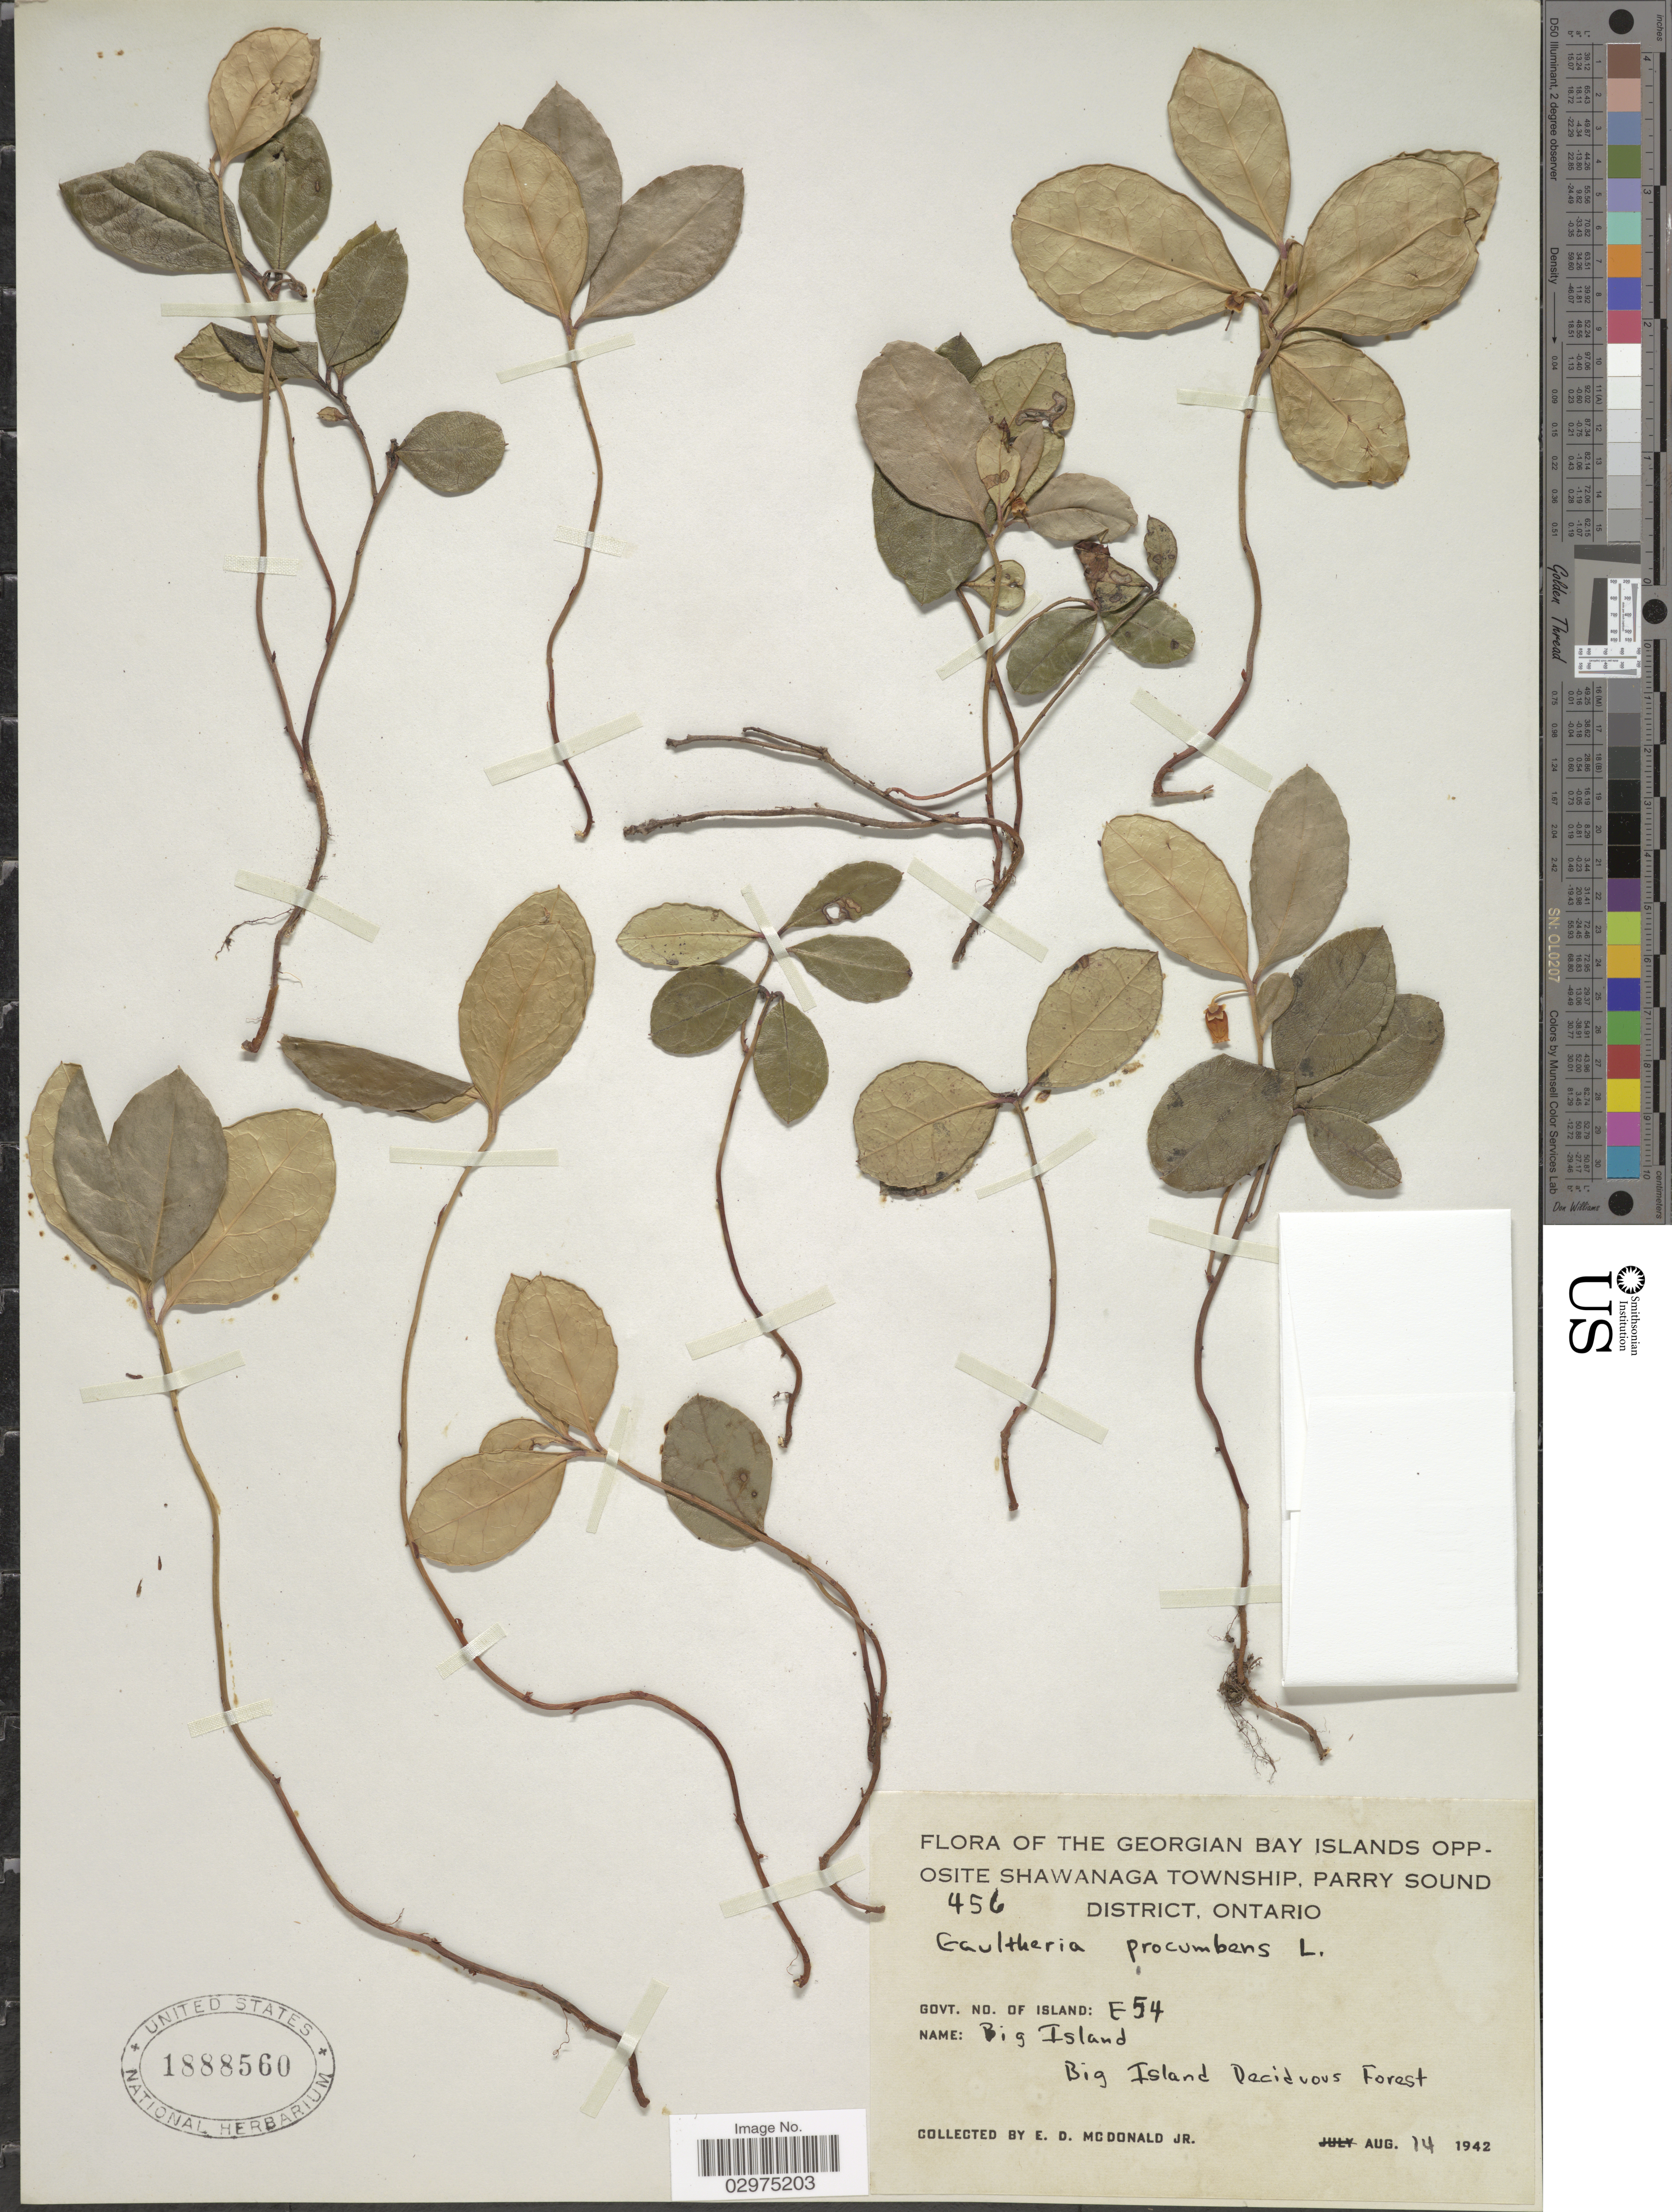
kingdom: Plantae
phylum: Tracheophyta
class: Magnoliopsida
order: Ericales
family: Ericaceae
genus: Gaultheria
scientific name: Gaultheria procumbens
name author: L.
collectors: E. D. McDonald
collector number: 456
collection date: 1942-08-14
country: Canada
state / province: Ontario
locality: The Georgian Bay Islands opposite Shawanaga Township, Parry Sound. Big Island Deciduous Forest.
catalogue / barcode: US 1888560